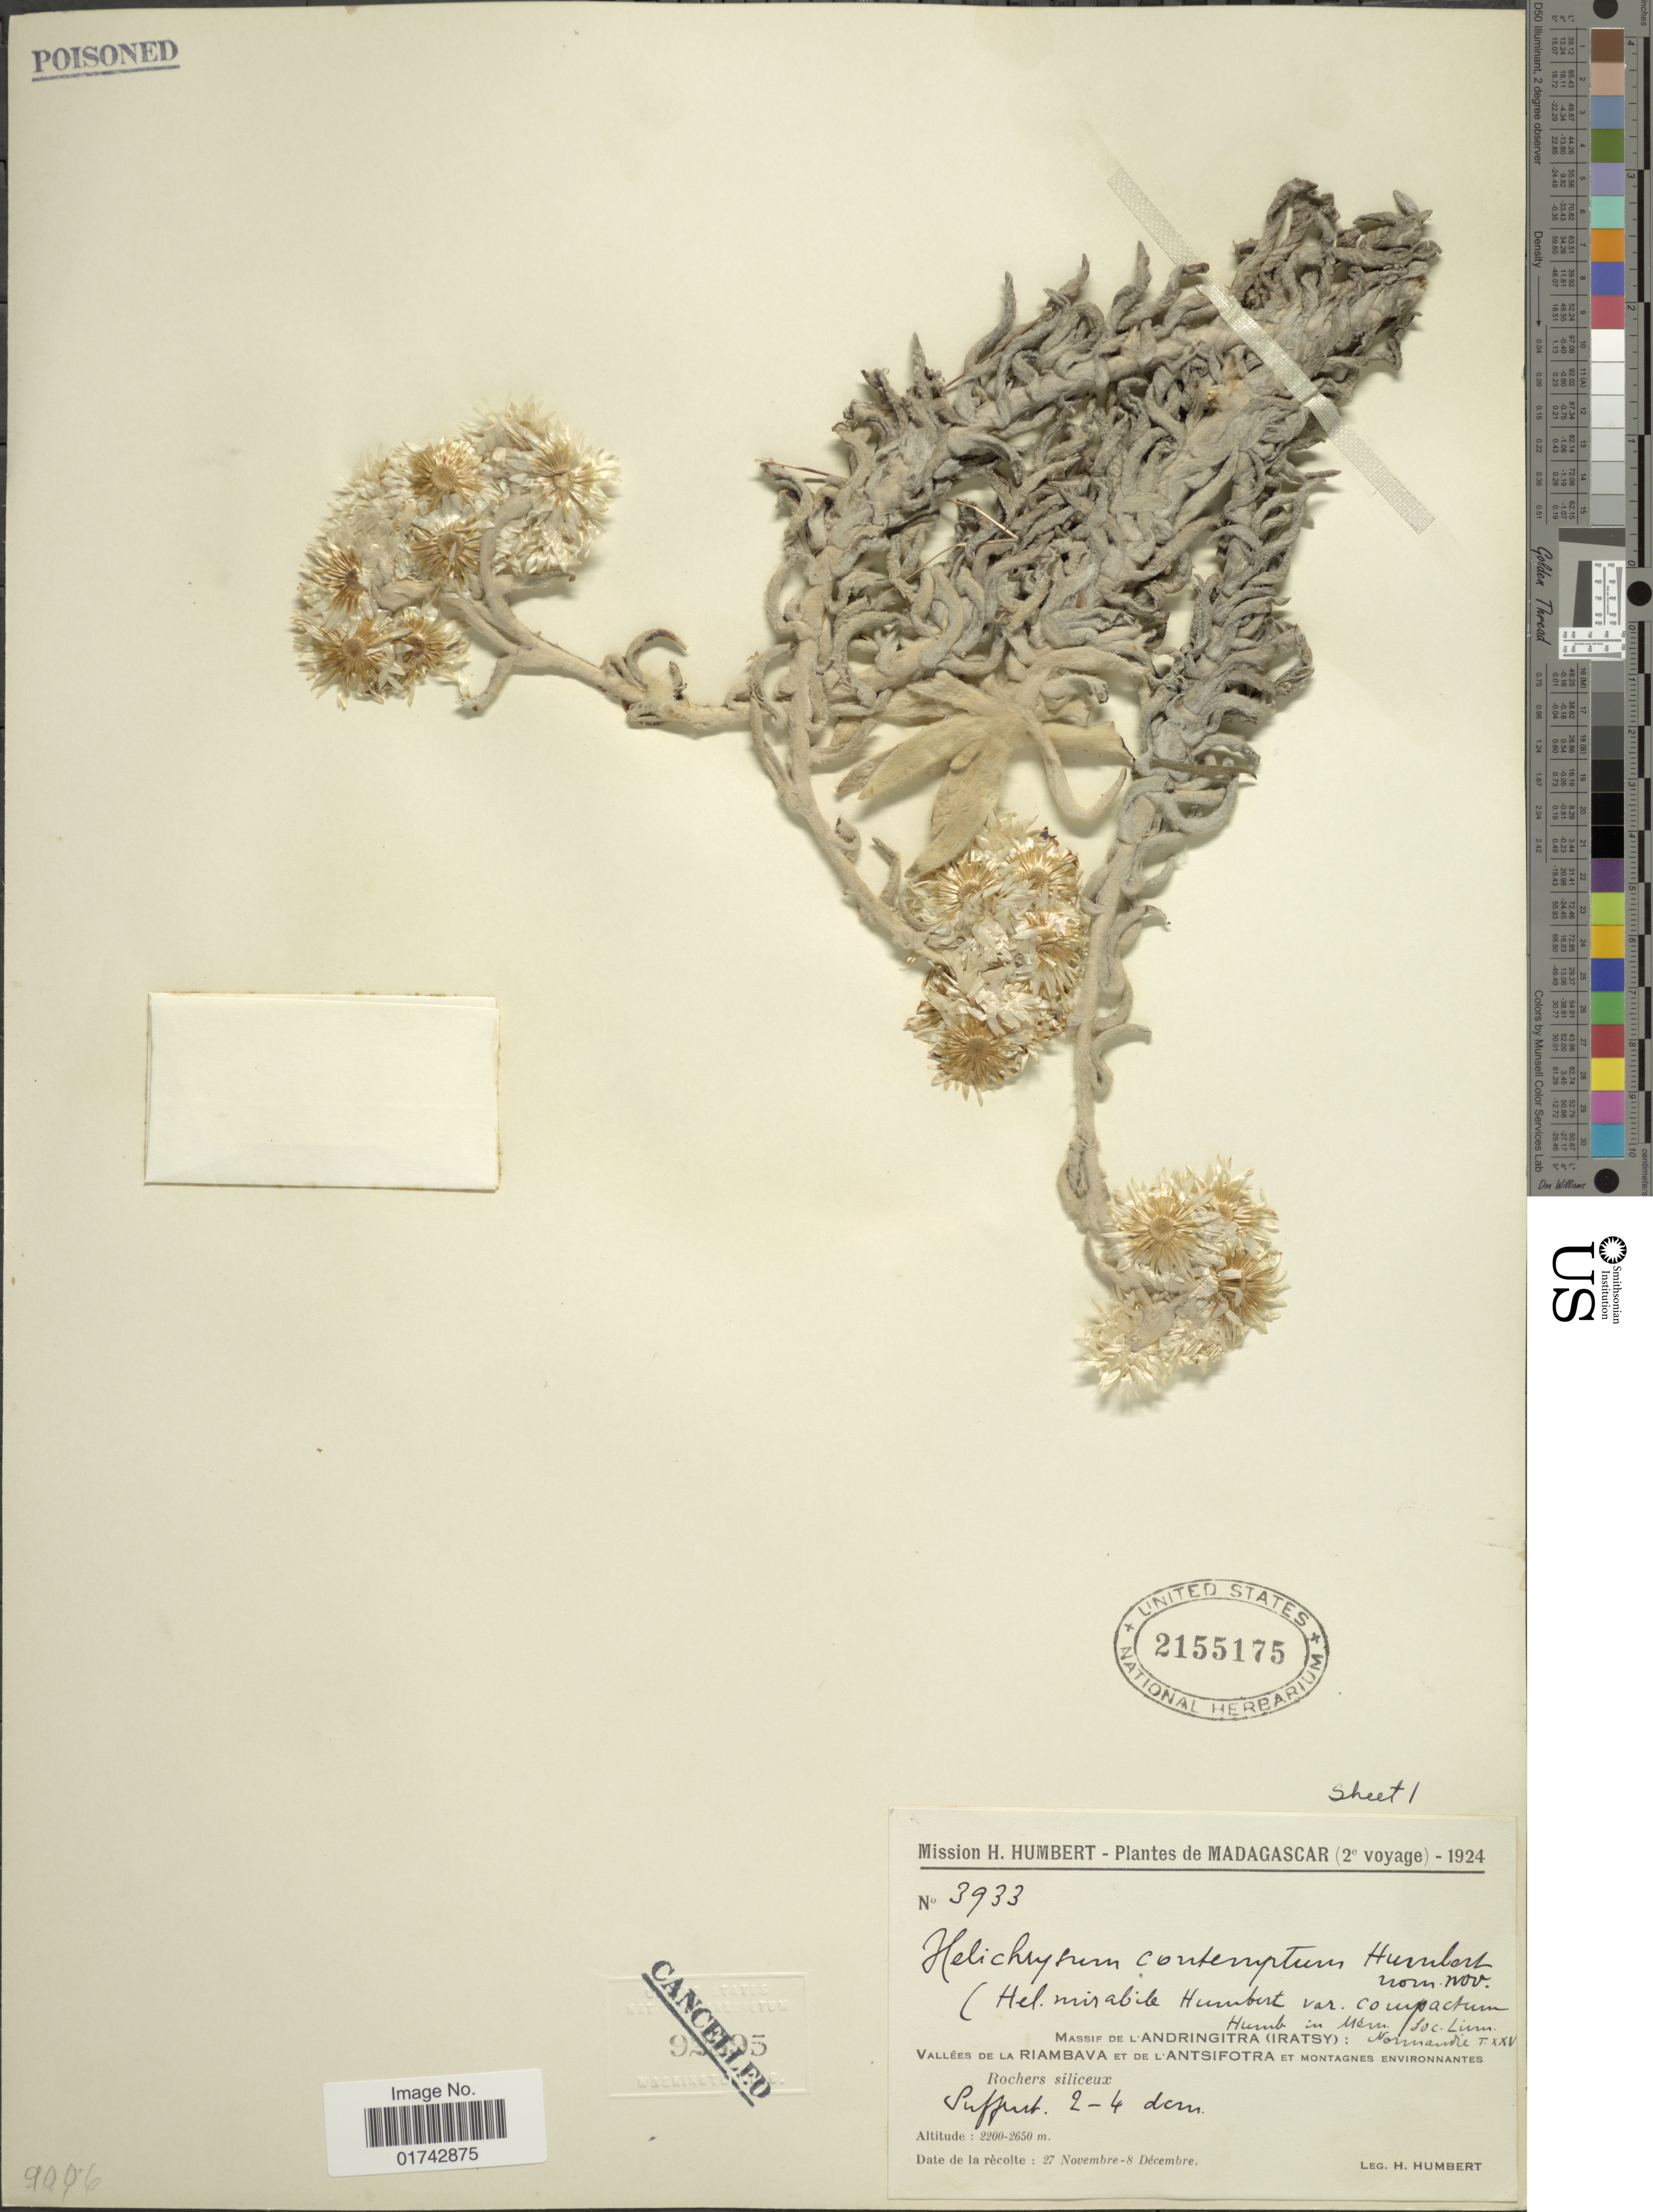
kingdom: Plantae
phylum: Tracheophyta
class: Magnoliopsida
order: Asterales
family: Asteraceae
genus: Helichrysum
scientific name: Helichrysum contemptum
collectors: H. Humbert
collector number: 3933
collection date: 1924-11-27/1924-12-08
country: Madagascar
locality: Massif de l'Andringitra (Iratsy): Vallées de la Riambava et de l'Antsifotra et montagnes environnantes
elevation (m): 2200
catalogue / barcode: US 2155175